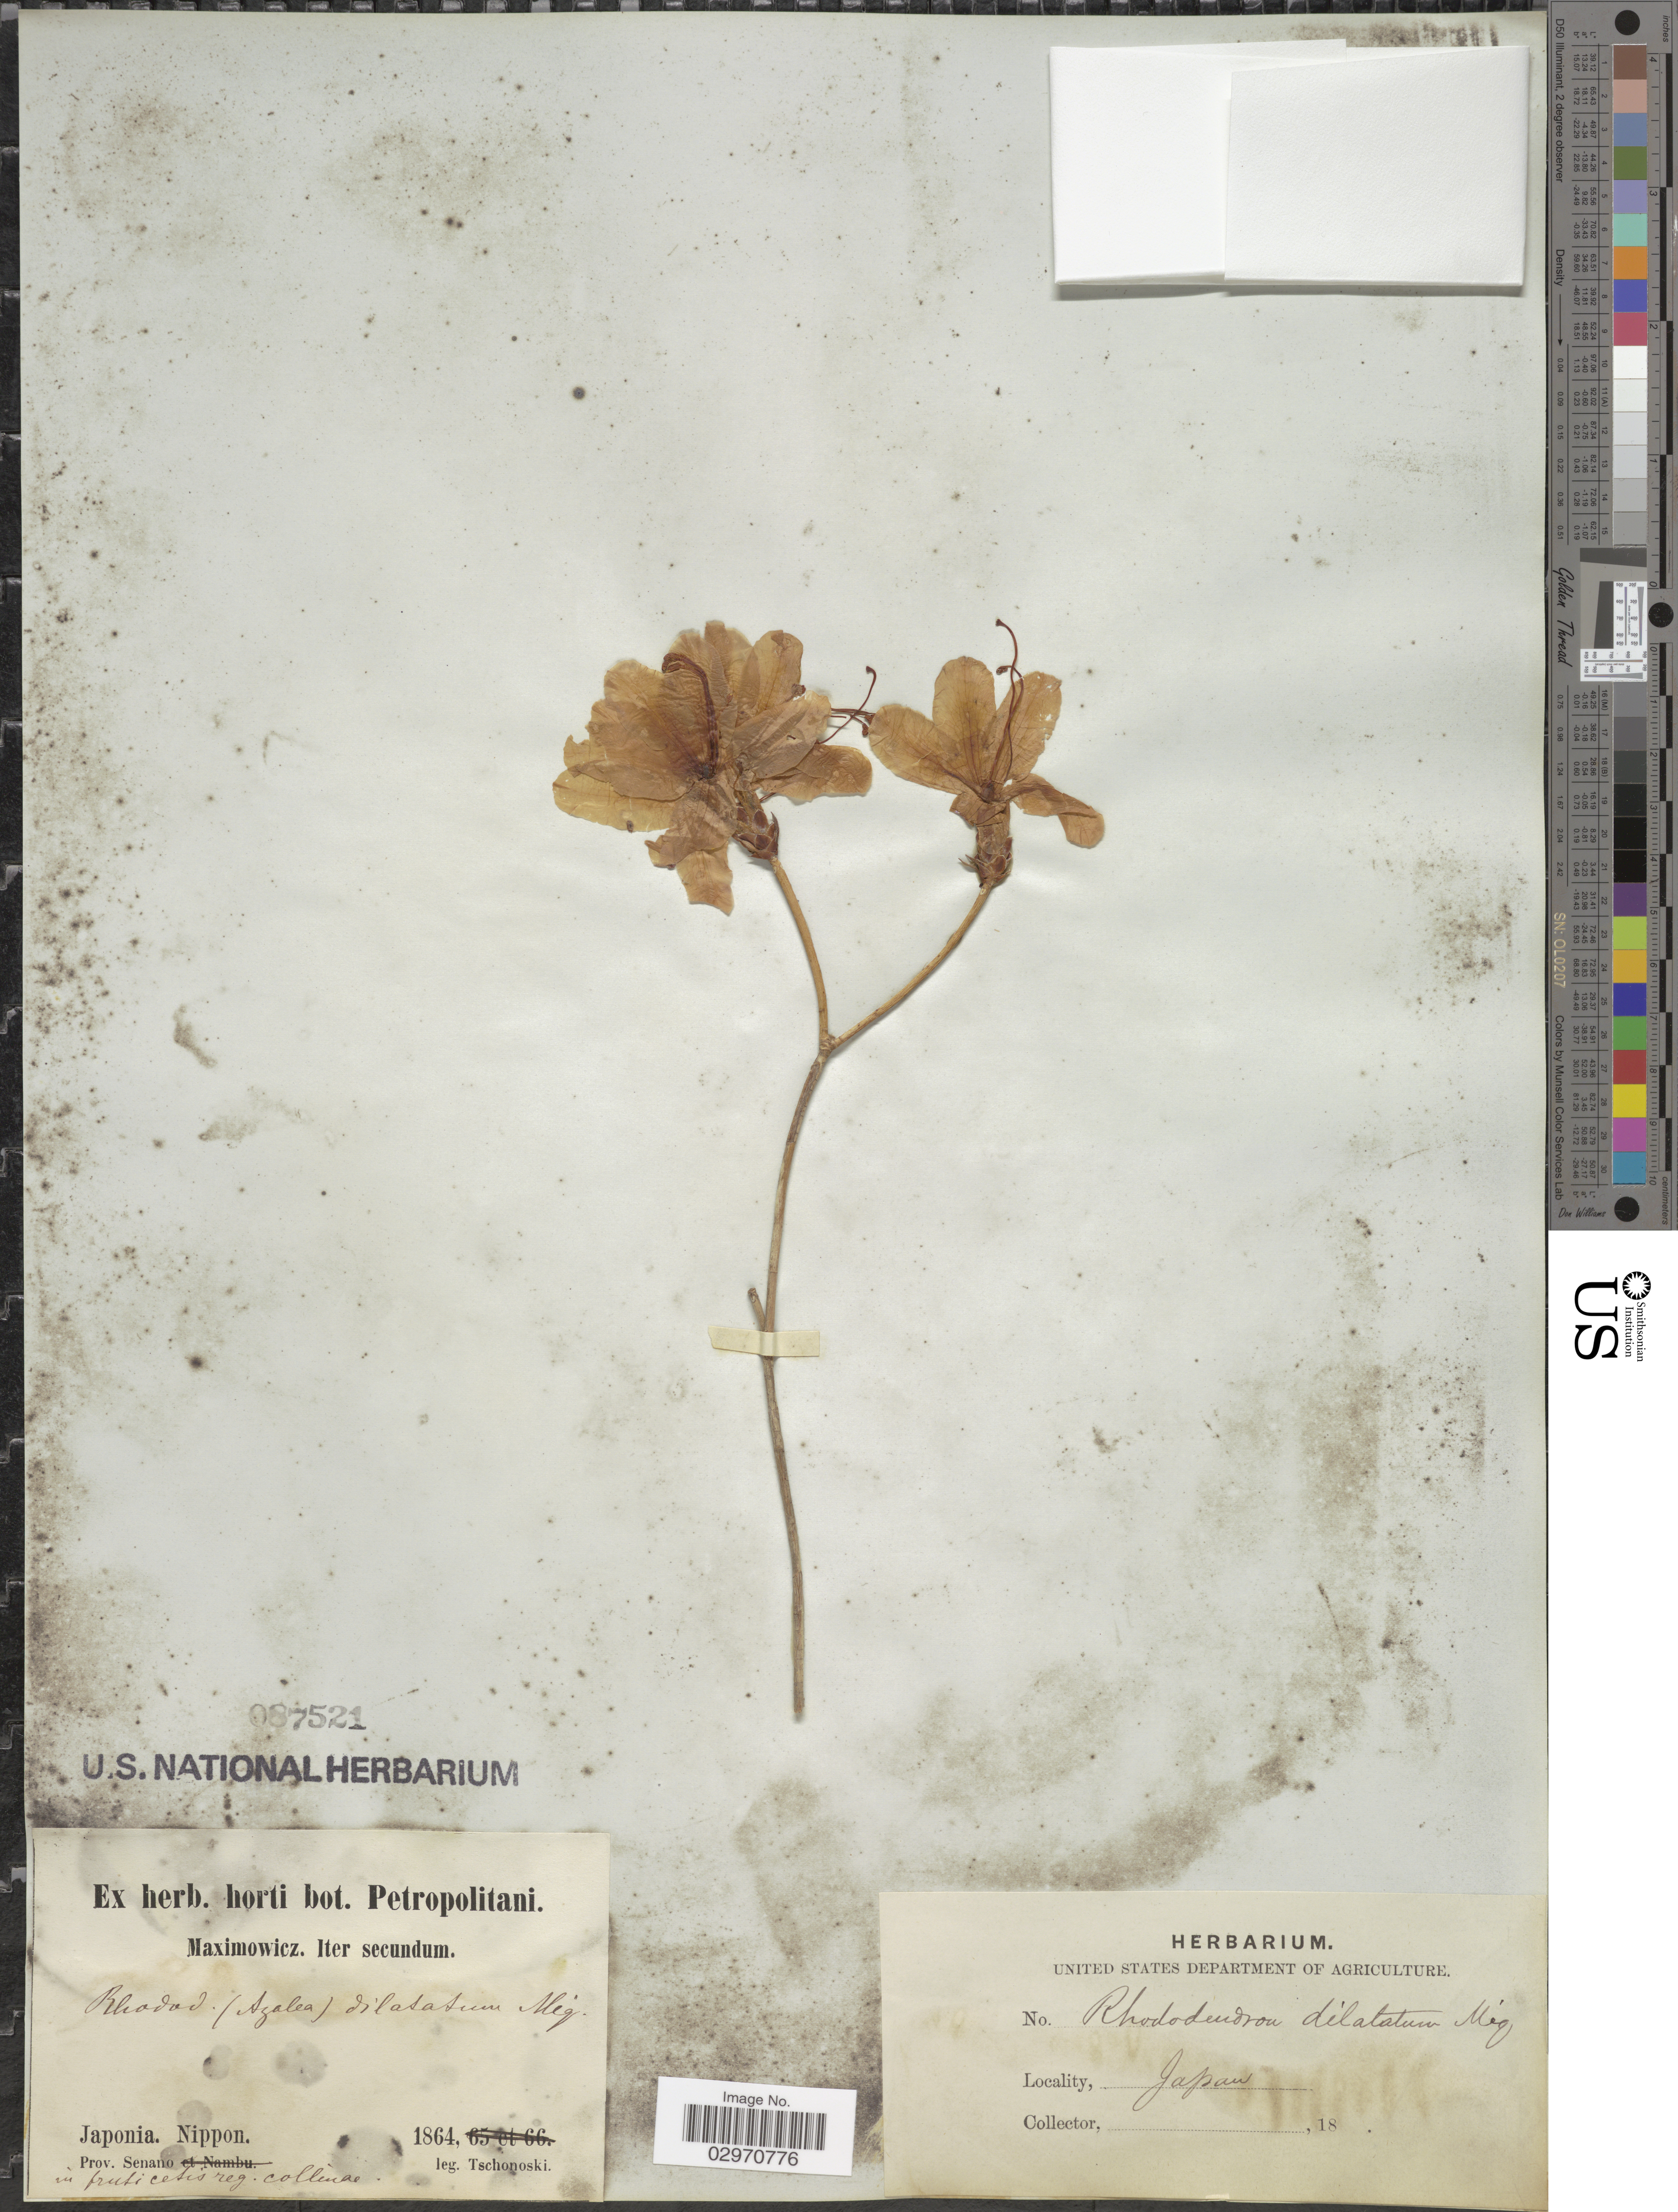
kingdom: Plantae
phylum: Tracheophyta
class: Magnoliopsida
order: Ericales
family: Ericaceae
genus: Rhododendron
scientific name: Rhododendron farrerae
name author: Sweet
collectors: -. Tschonoski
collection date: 1864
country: Japan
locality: Nippon. Prov. Senano.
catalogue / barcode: US 87521